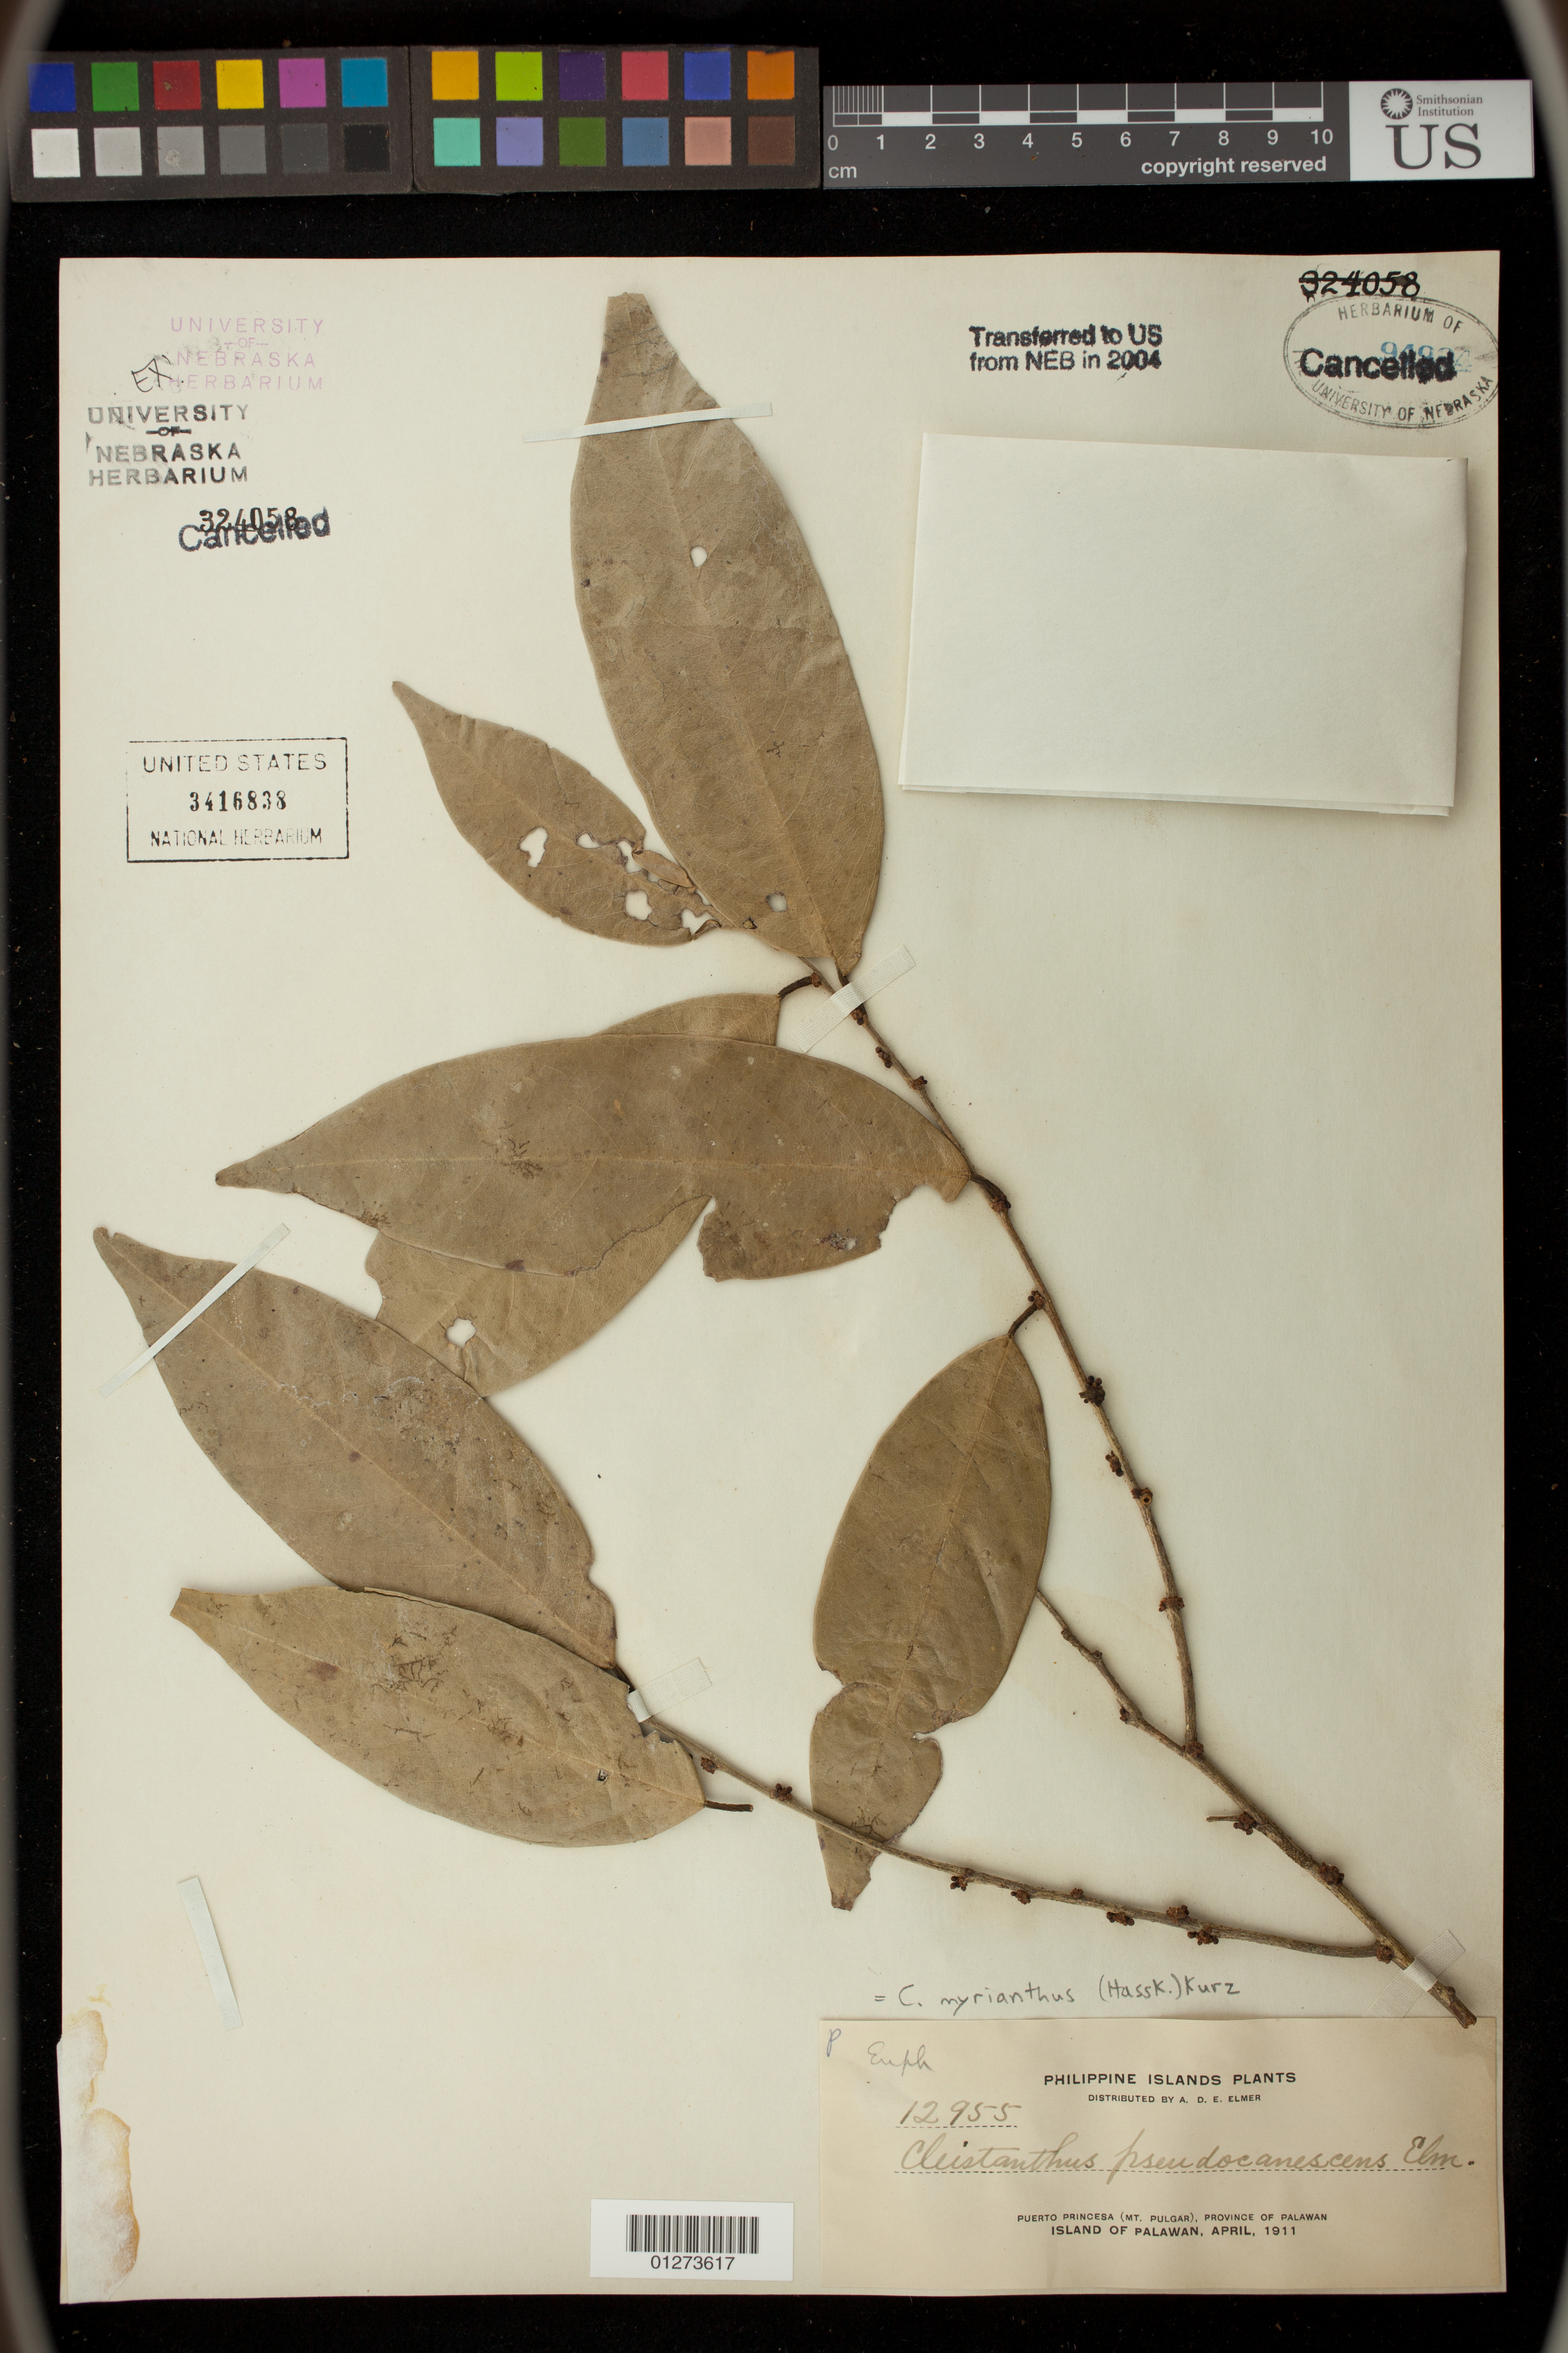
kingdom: Plantae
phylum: Tracheophyta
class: Magnoliopsida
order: Malpighiales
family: Phyllanthaceae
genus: Cleistanthus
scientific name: Cleistanthus myrianthus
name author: (Hassk.) Kurz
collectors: A. D. E. Elmer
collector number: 12955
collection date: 1911-04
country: Philippines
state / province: Mimaropa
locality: Puerto Princesa (Mt Pulgar), Province of Palawan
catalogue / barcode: US 3416838